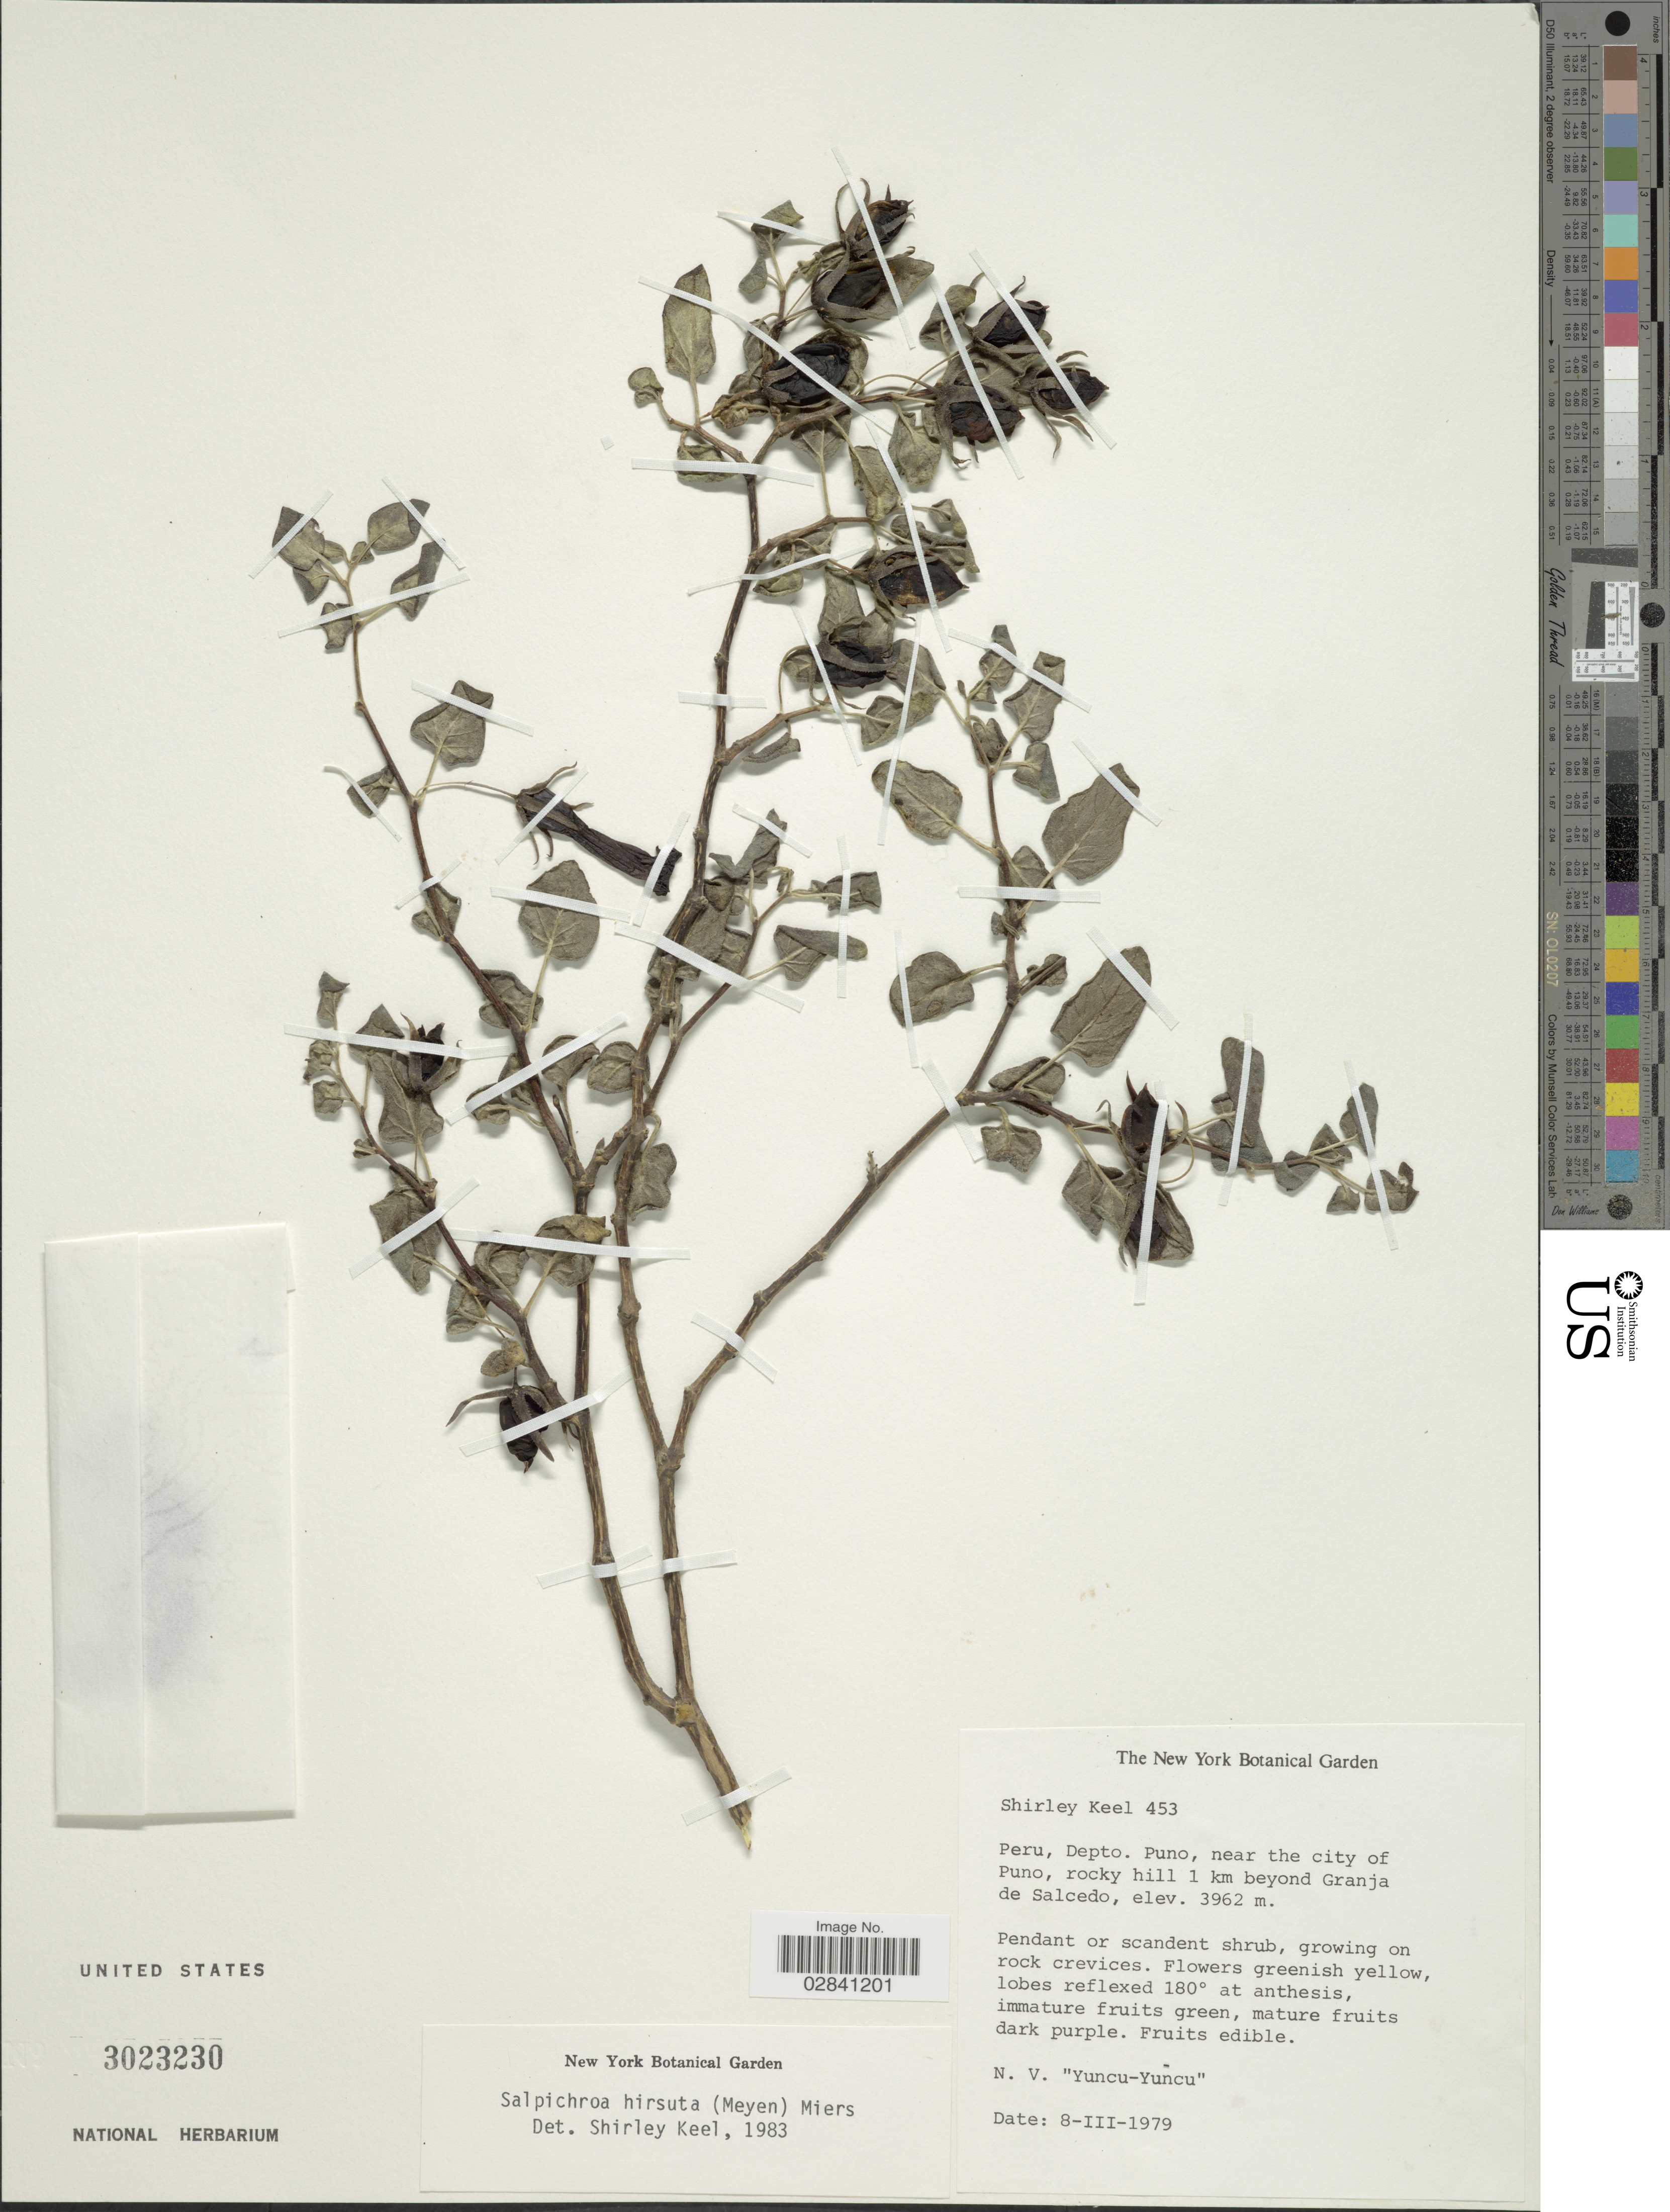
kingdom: Plantae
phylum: Tracheophyta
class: Magnoliopsida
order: Solanales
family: Solanaceae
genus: Salpichroa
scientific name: Salpichroa hirsuta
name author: (Meyen) Miers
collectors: S. Keel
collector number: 453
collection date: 1979-03-08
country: Peru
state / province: Puno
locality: Depto. Puno, near the city of Puno, rocky hill 1 km beyond Granja de Salcedo.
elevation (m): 3962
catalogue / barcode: US 3023230